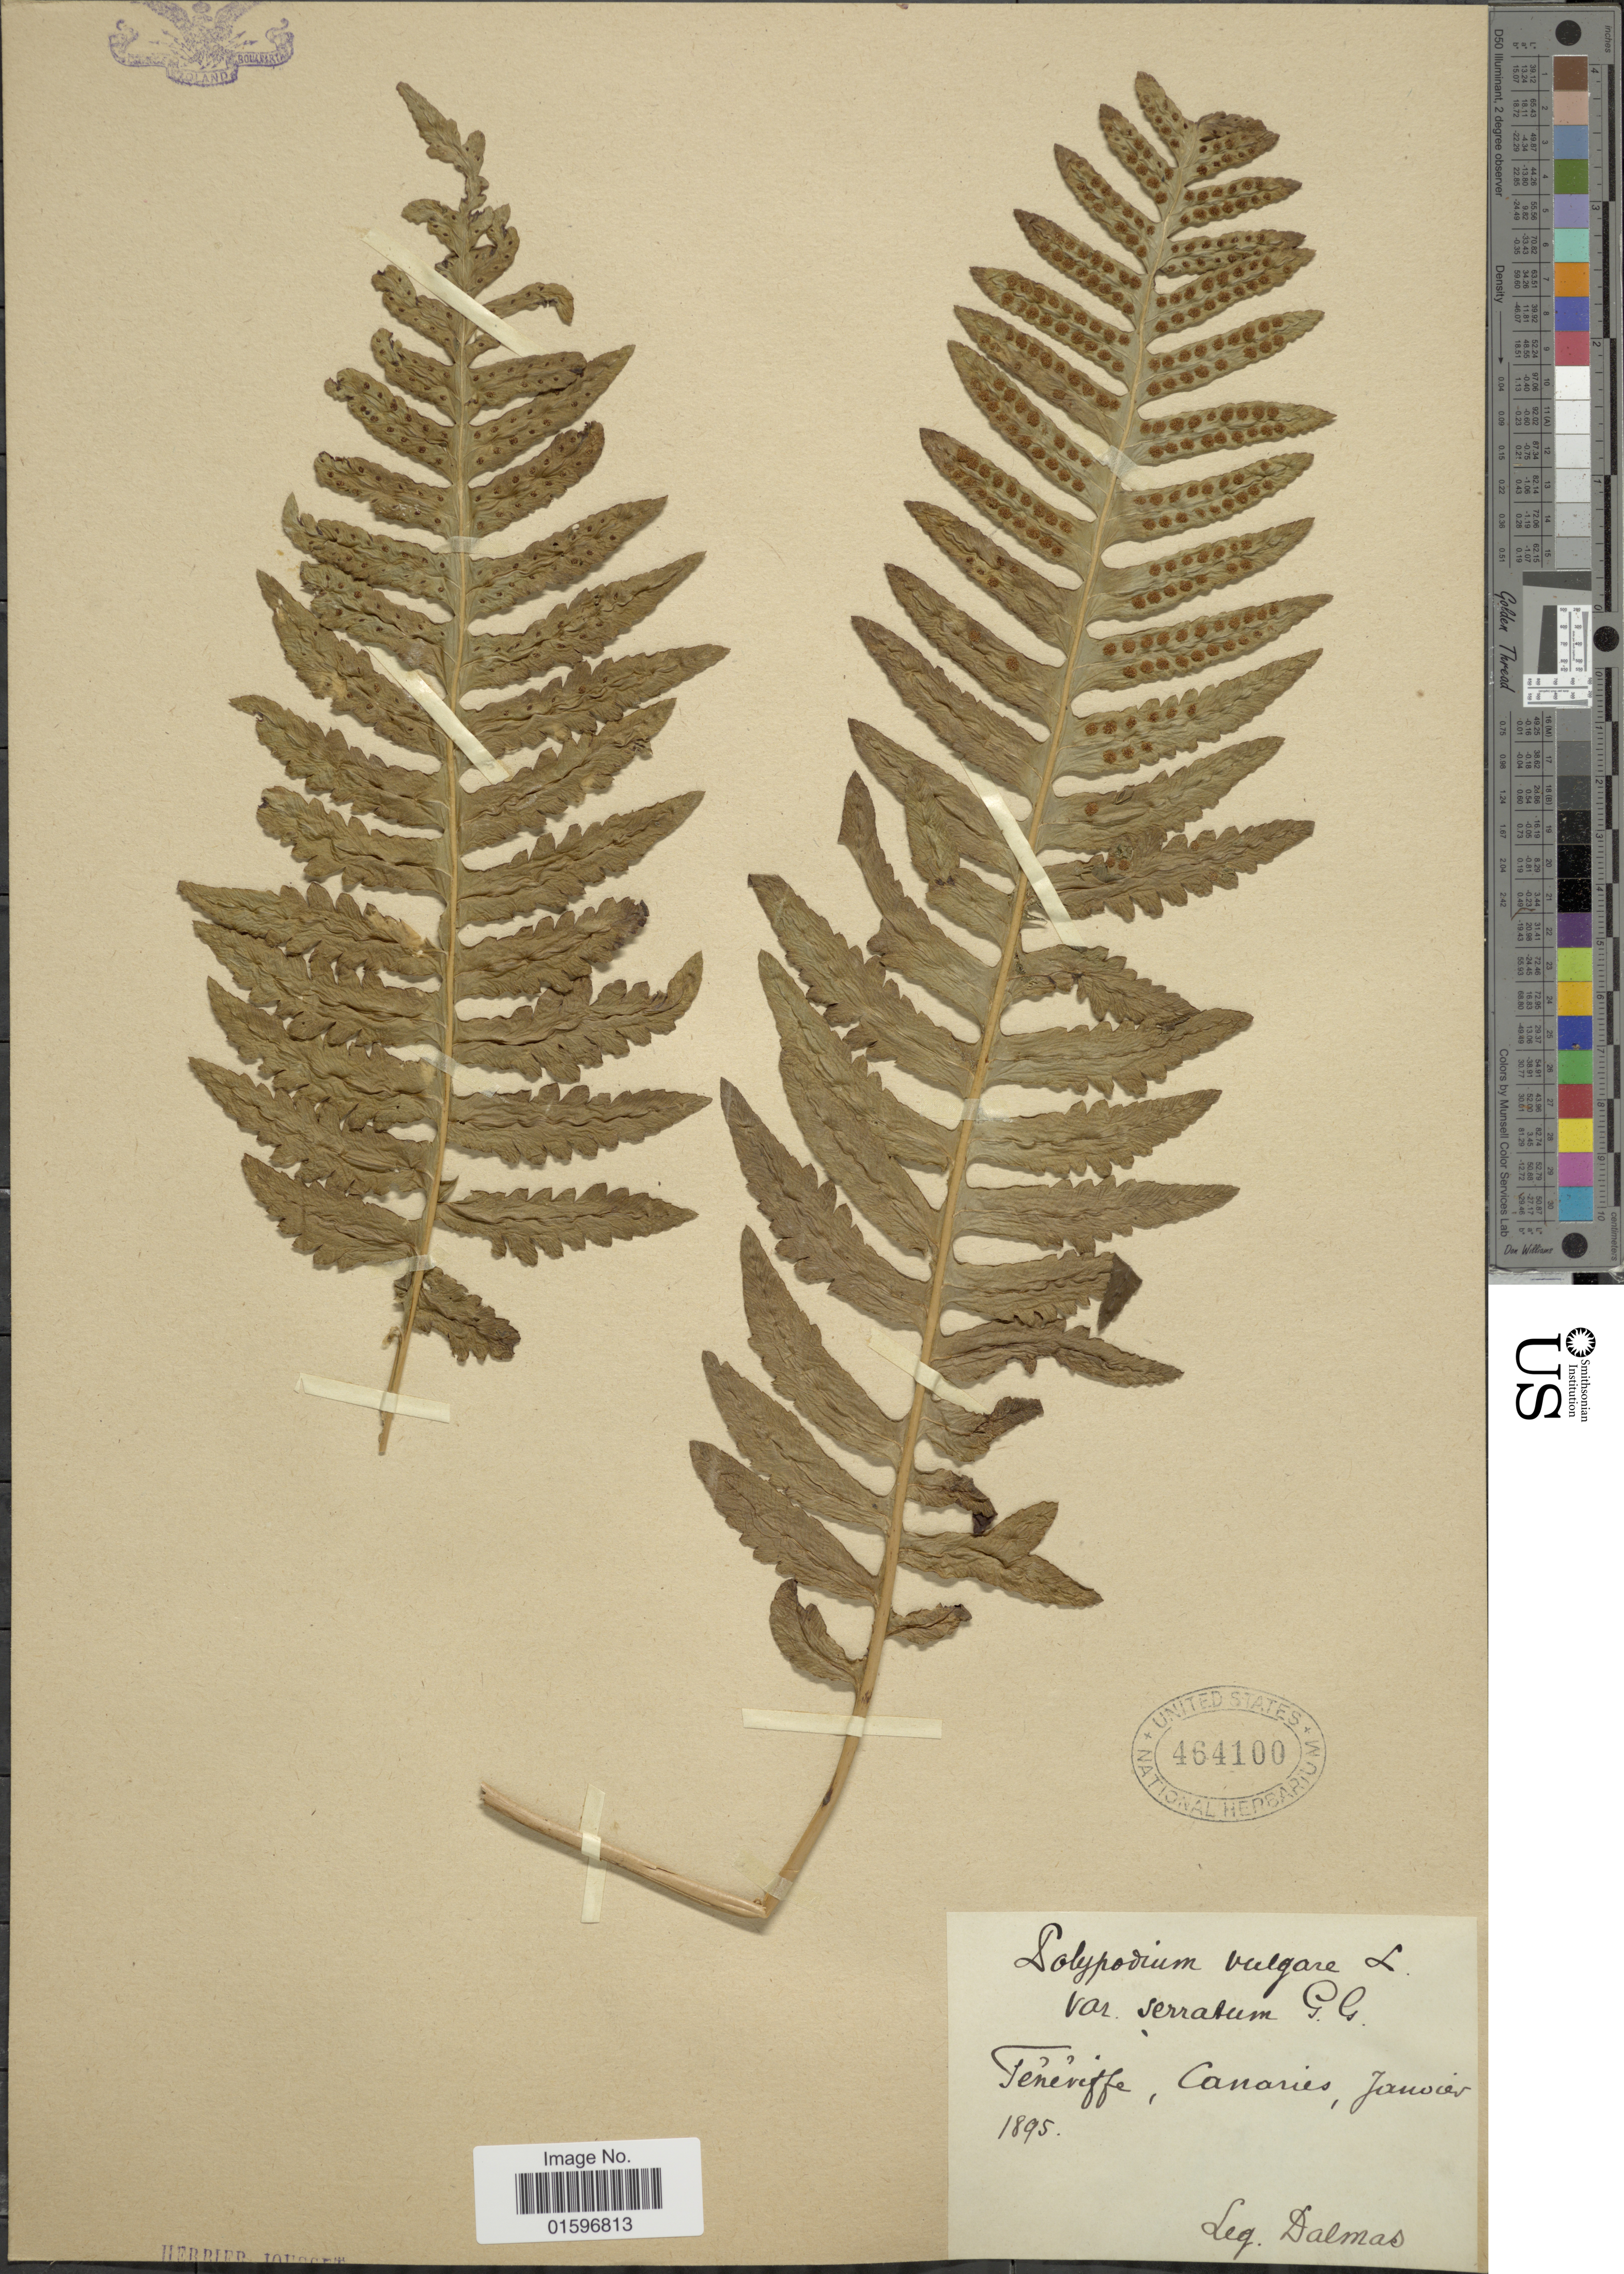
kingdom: Plantae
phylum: Tracheophyta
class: Polypodiopsida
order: Polypodiales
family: Polypodiaceae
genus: Polypodium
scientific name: Polypodium vulgare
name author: L.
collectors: D. Damas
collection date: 1895-01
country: Spain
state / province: Canarias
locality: Teneriffem Canaries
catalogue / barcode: US 464100